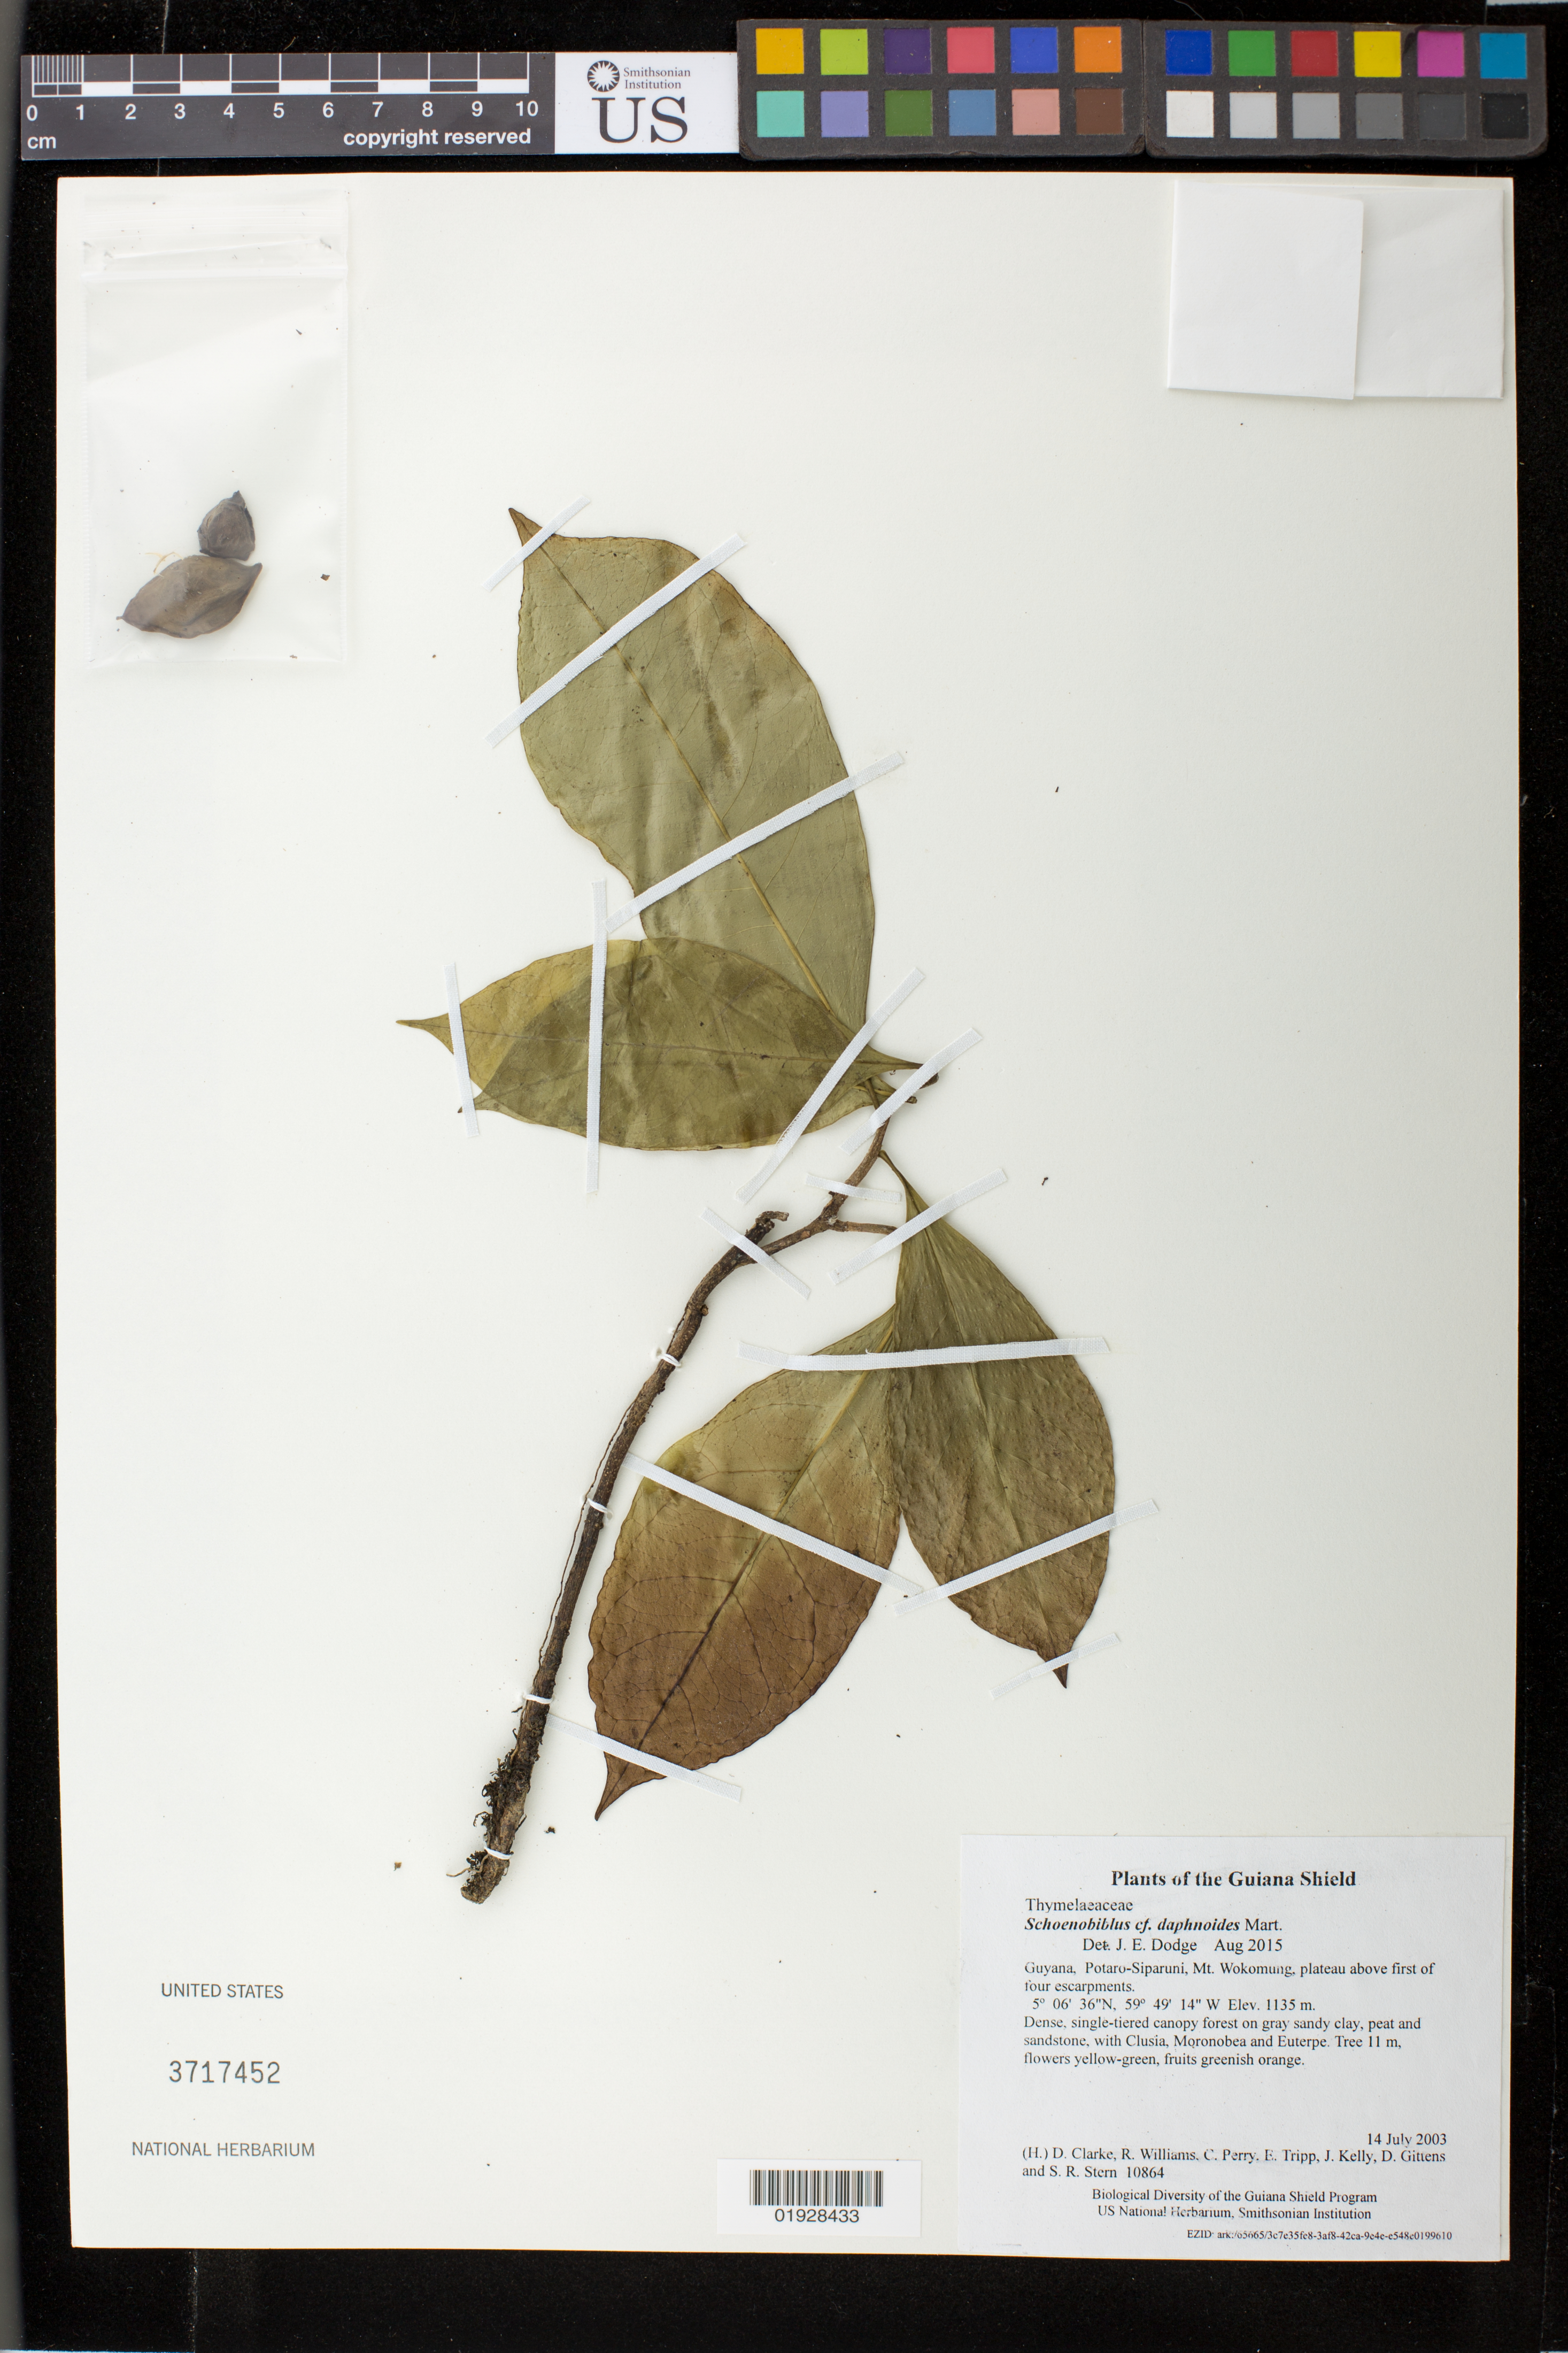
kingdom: Plantae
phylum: Tracheophyta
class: Magnoliopsida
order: Malvales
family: Thymelaeaceae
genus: Schoenobiblus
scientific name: Schoenobiblus daphnoides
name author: Mart.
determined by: Dodge, J. E.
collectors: H. D. Clarke, R. Williams, C. Perry, E. Tripp, J. Kelly, D. Gittens & S. R. Stern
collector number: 10864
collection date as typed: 14 July 2003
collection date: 2003-07-14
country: Guyana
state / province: Potaro-Siparuni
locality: Mt. Wokomung, plateau above first of four escarpments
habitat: Dense, single-tiered canopy forest on gray sandy clay, peat and sandstone, with Clusia, Moronobea and Euterpe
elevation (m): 1135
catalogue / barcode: US 3717452